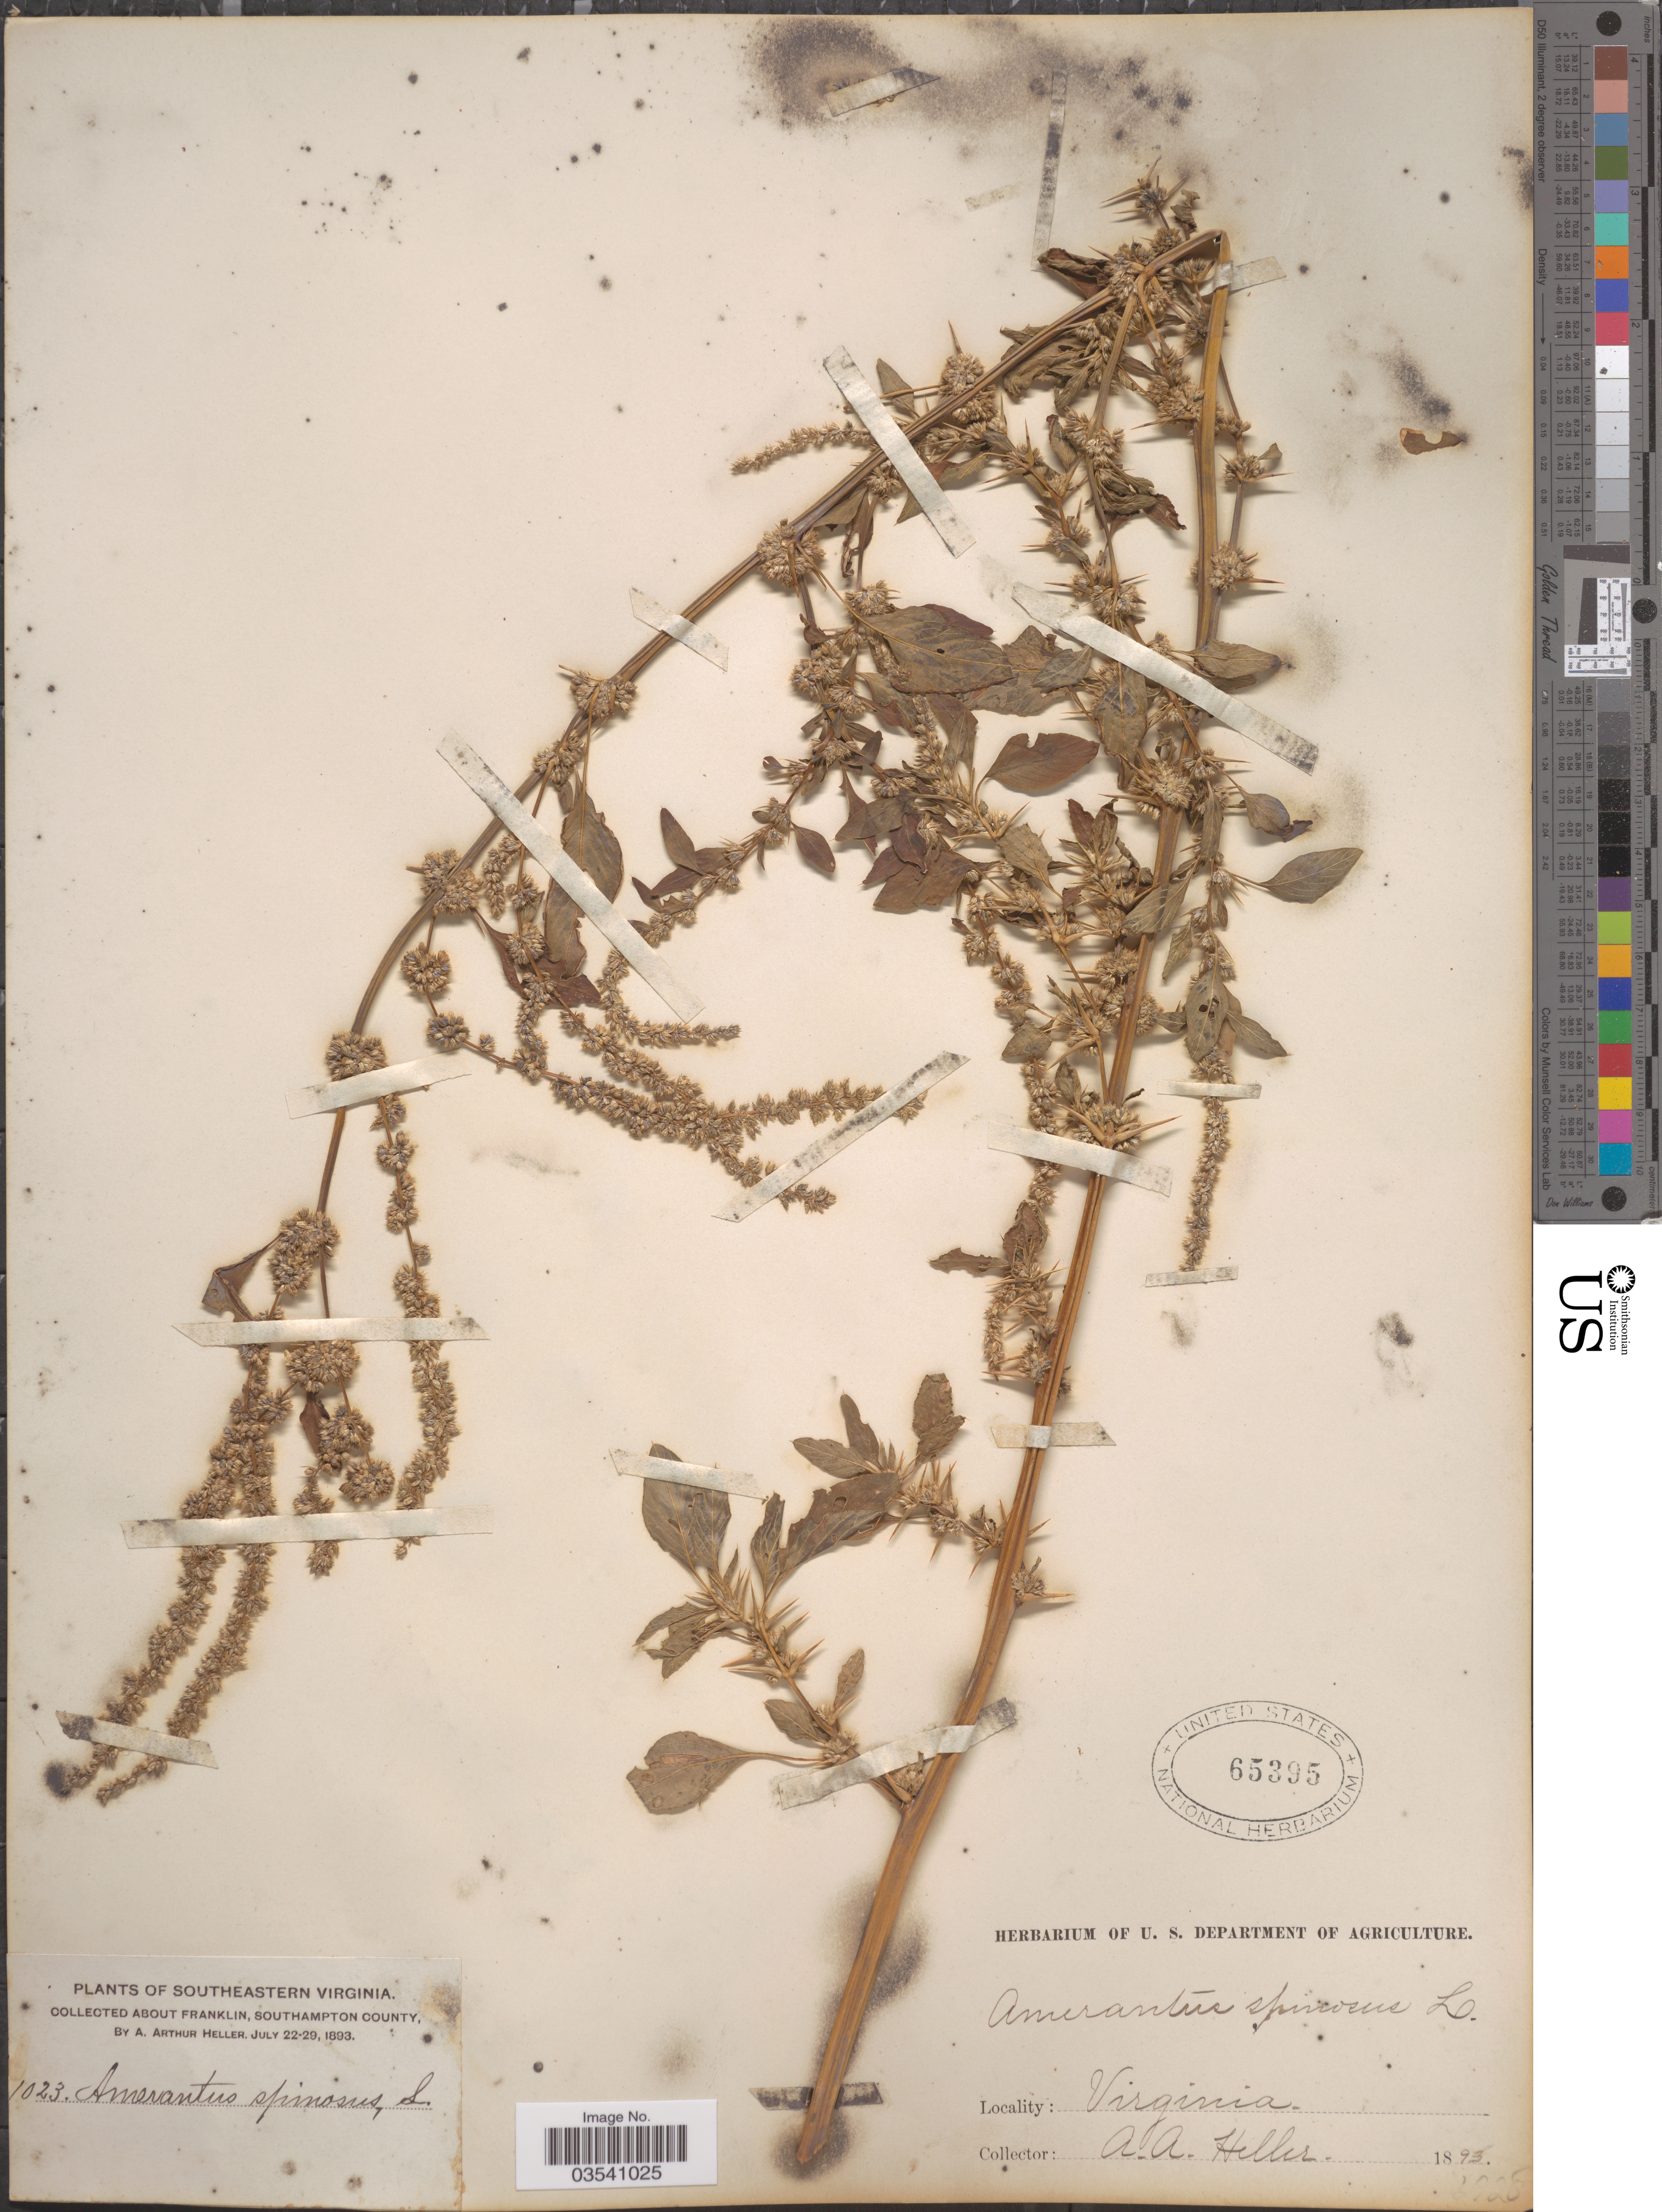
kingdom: Plantae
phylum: Tracheophyta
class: Magnoliopsida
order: Caryophyllales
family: Amaranthaceae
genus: Amaranthus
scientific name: Amaranthus spinosus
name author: L.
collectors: A. A. Heller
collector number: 1023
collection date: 1893-07-22/1893-07-29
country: United States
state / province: Virginia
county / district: Southampton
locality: Southeastern Virginia. About Franklin, Southampton County.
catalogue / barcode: US 65395